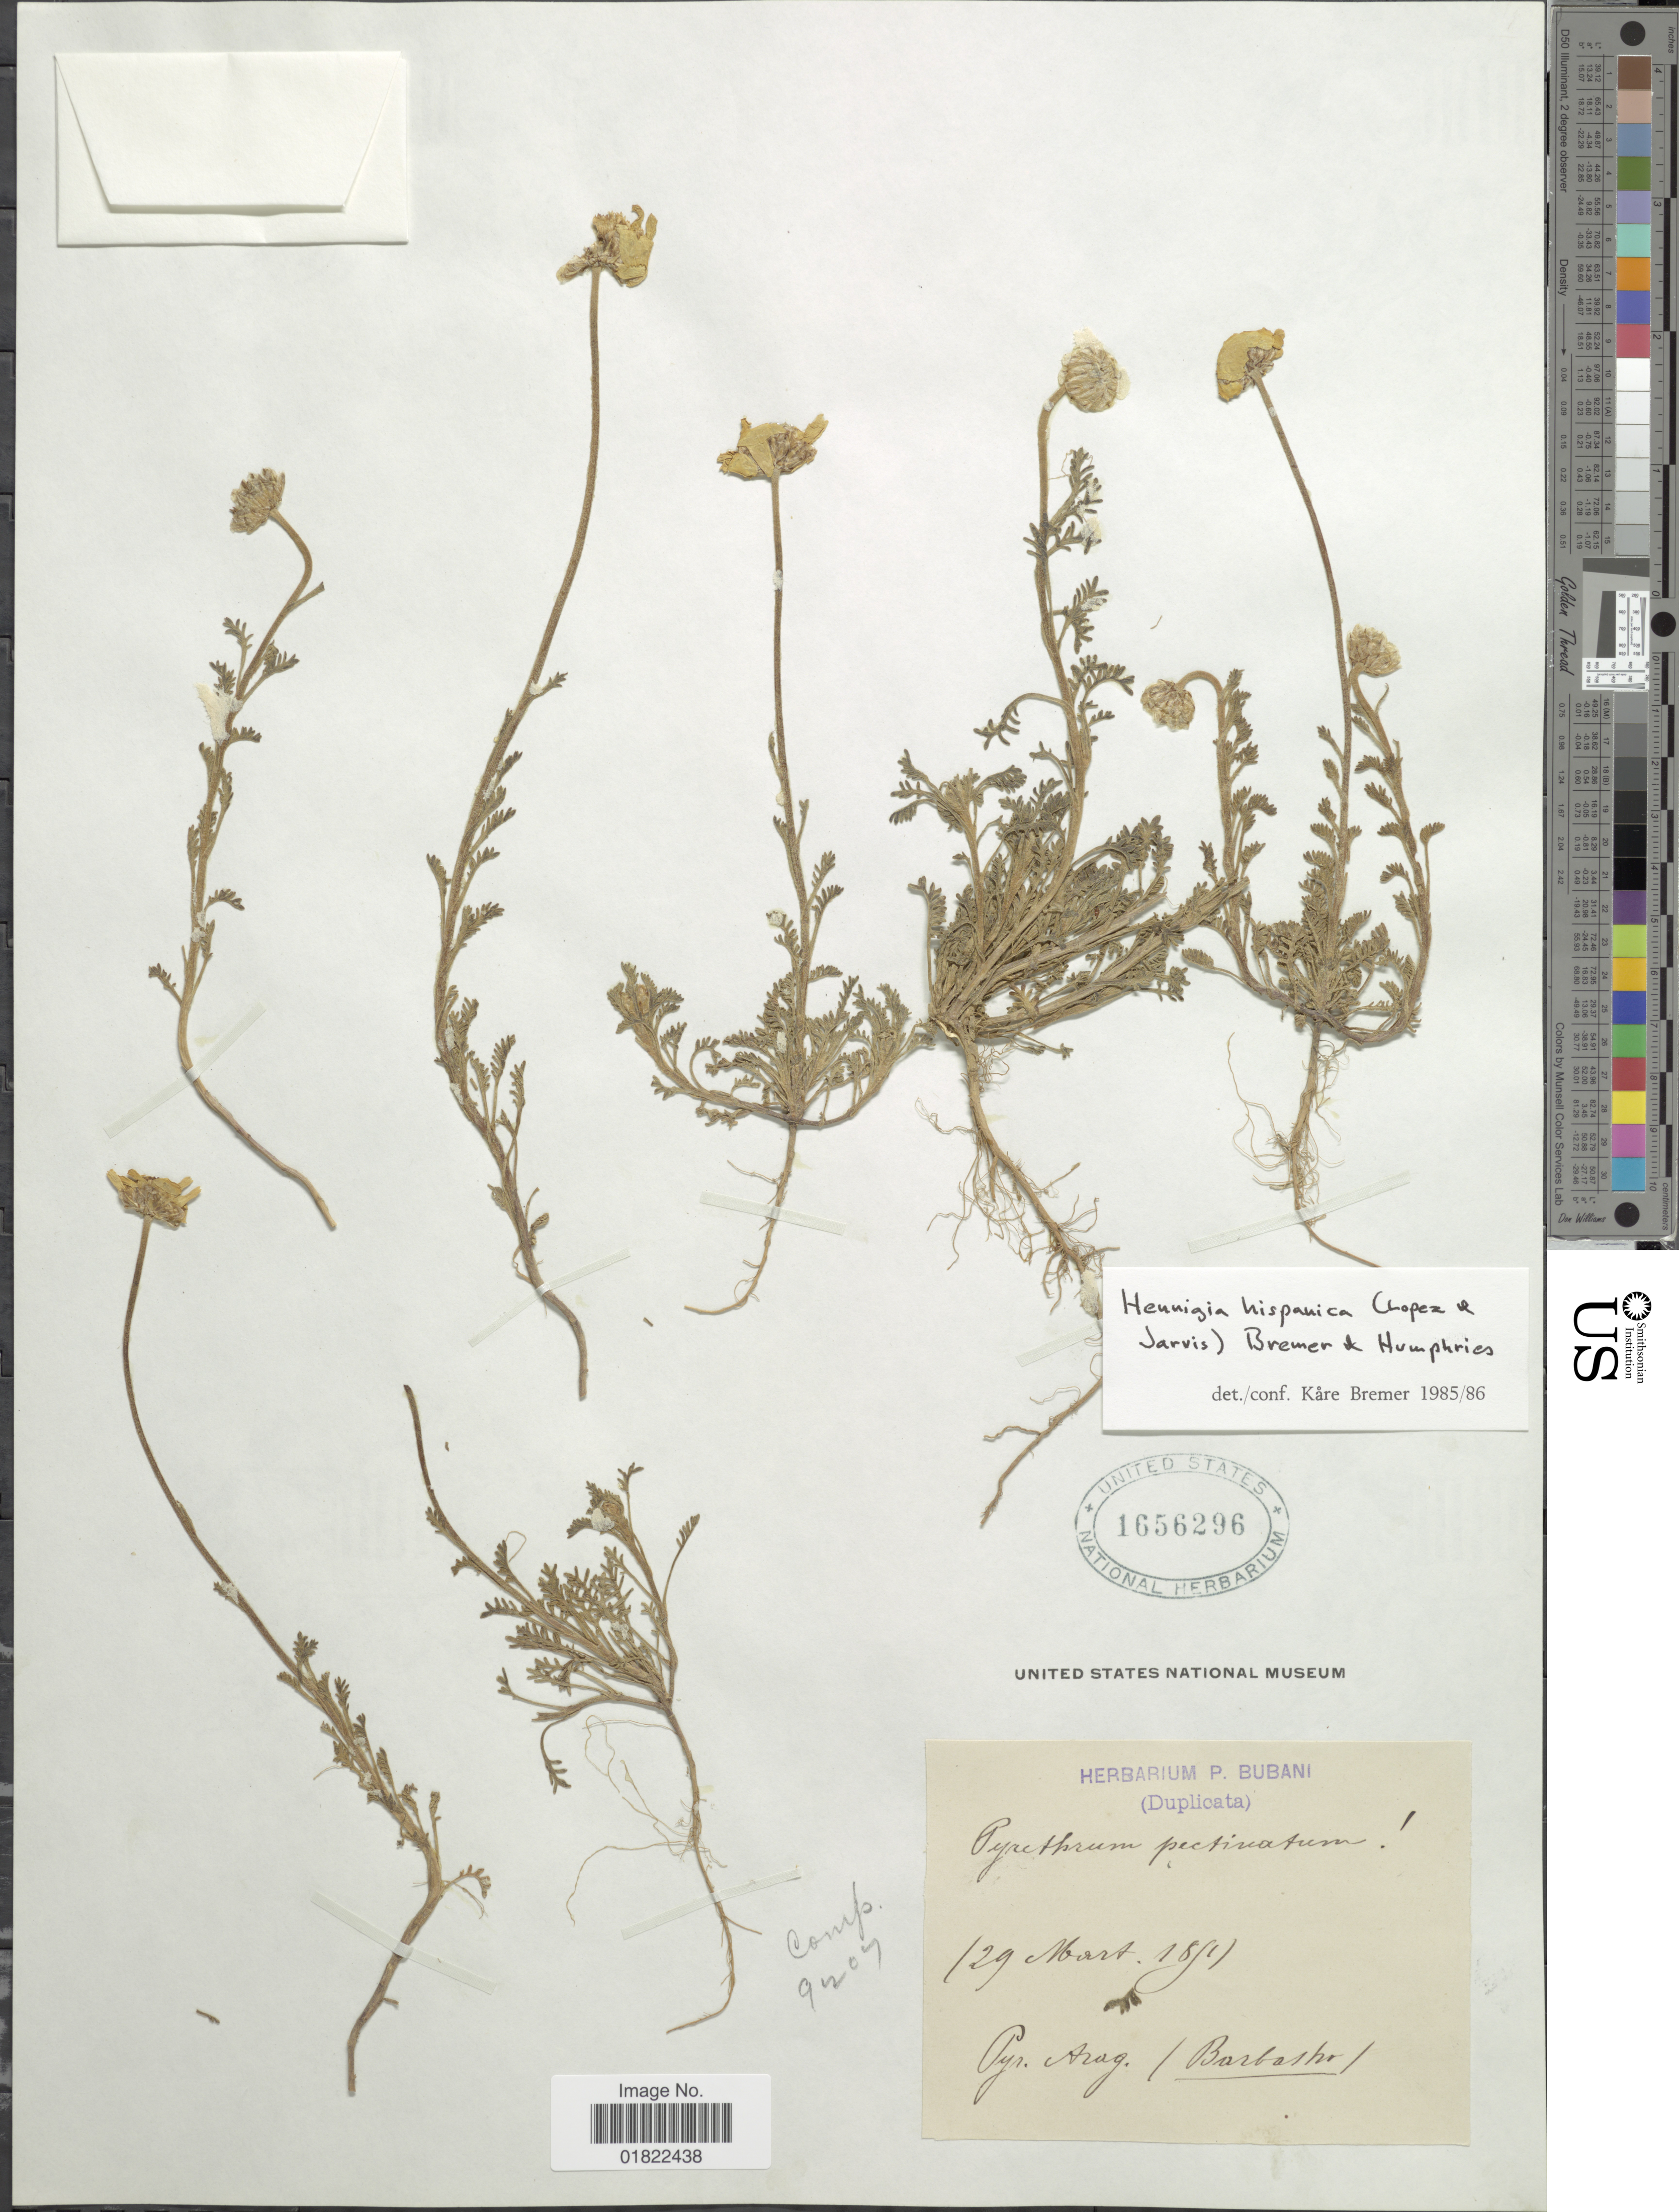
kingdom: Plantae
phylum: Tracheophyta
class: Magnoliopsida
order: Asterales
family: Asteraceae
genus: Prolongoa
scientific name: Prolongoa hispanica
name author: (López & C.E. Jarvis) K. Bremer & Humphries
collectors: ex herb. P. Bubani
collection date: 1891-03-29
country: Spain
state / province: Aragon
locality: Pyr. Arag. (Barbastro)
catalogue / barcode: US 1656296